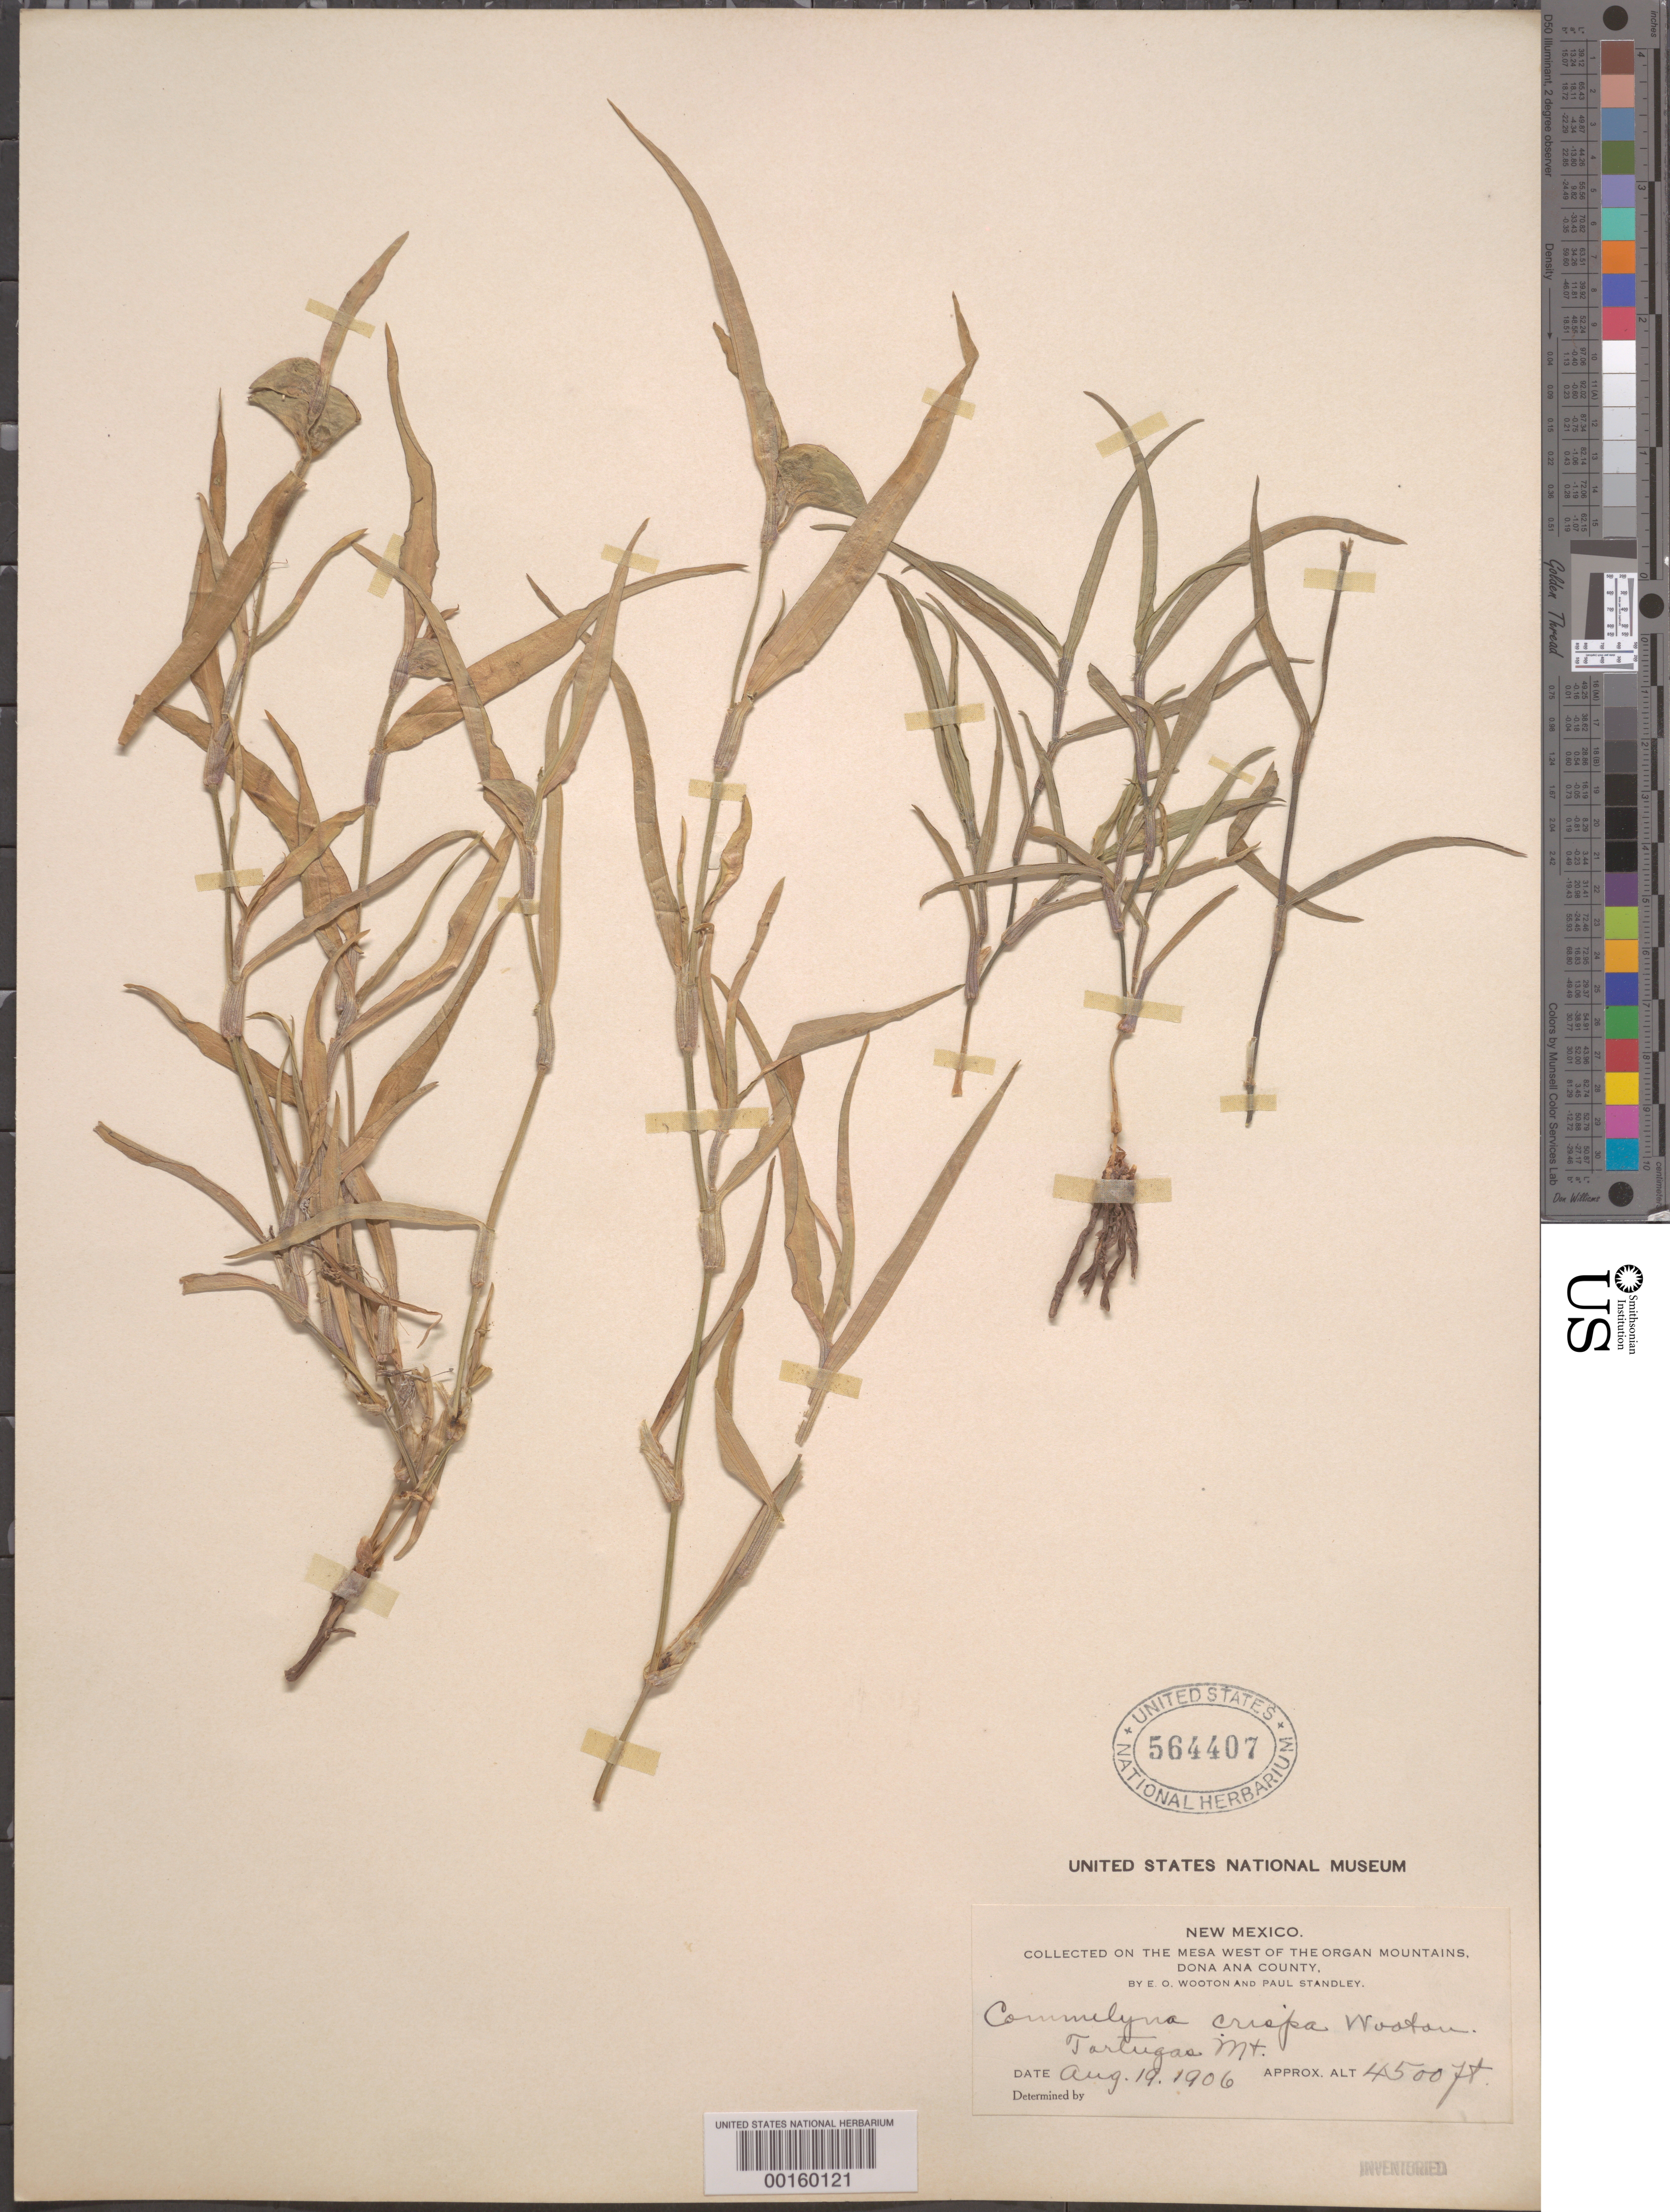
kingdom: Plantae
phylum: Tracheophyta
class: Liliopsida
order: Commelinales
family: Commelinaceae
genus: Commelina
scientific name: Commelina erecta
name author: L.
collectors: E. O. Wooton & P. C. Standley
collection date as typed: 19 Aug 1906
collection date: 1906-08-19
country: United States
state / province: New Mexico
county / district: Dona Ana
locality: Mesa w of organ mts., tortugas mt.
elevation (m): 1373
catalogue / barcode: US 564407